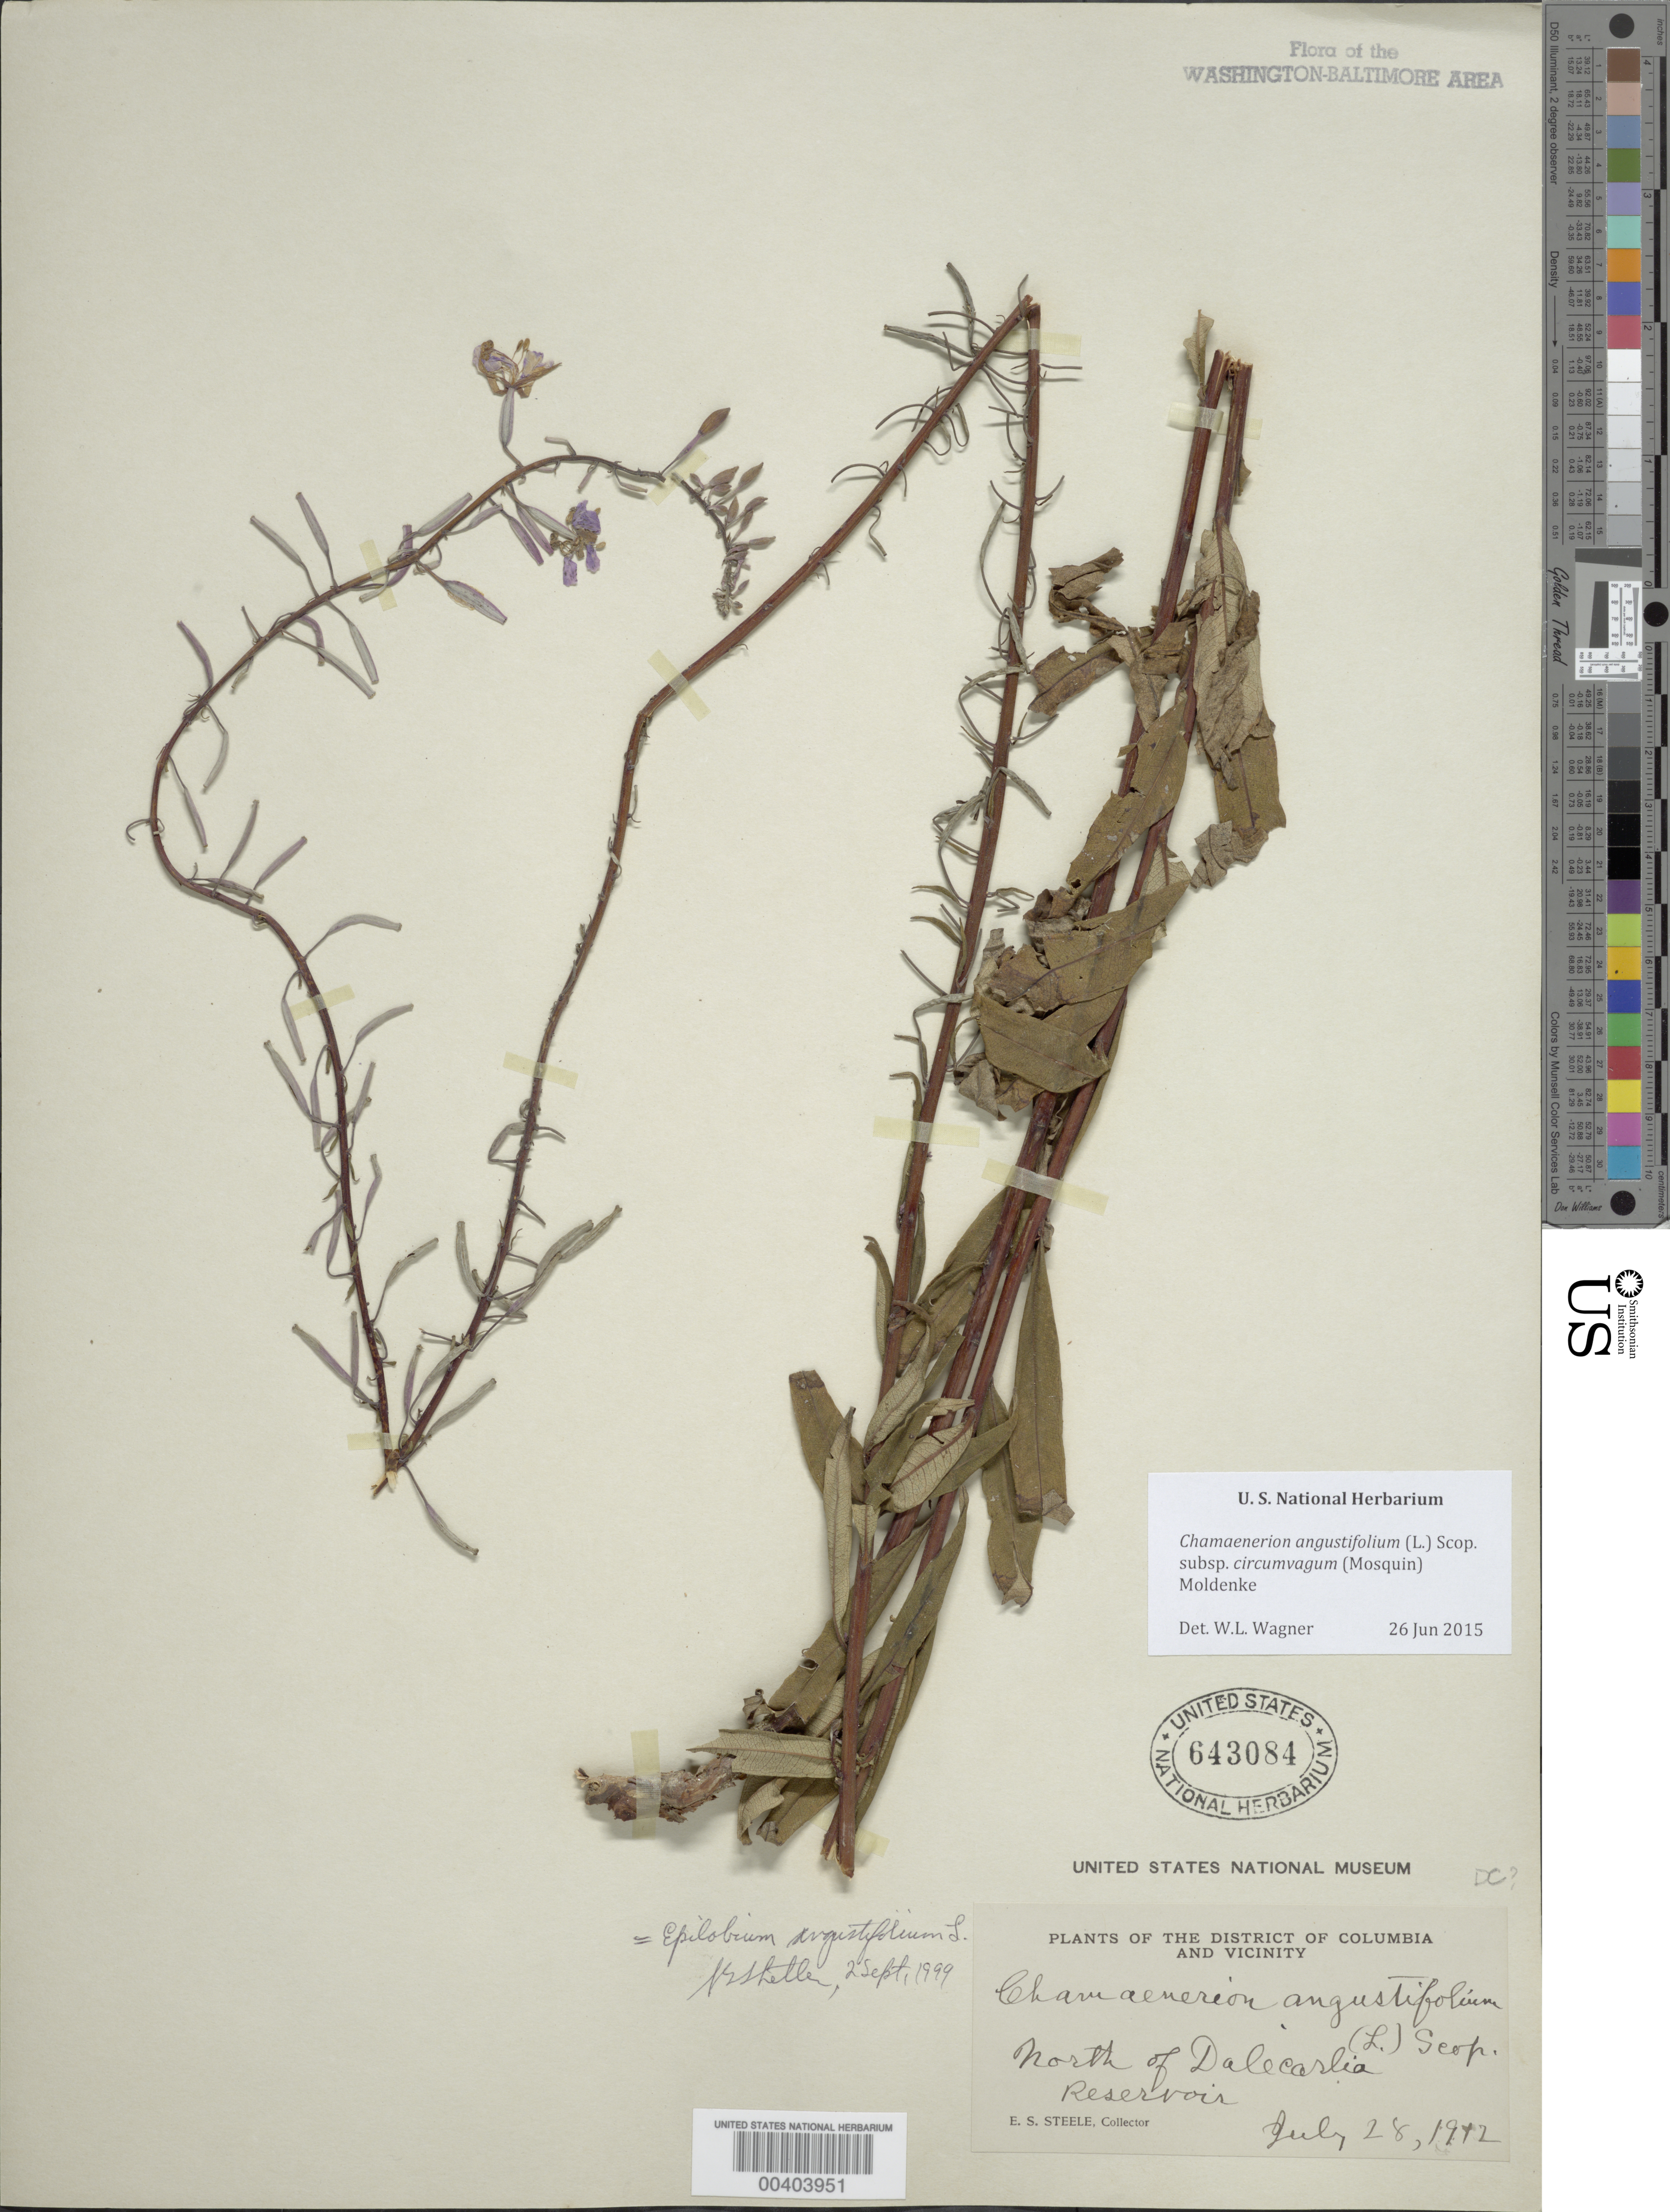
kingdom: Plantae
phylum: Tracheophyta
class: Magnoliopsida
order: Myrtales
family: Onagraceae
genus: Chamaenerion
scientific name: Chamaenerion angustifolium subsp. circumvagum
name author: (Mosquin) Moldenke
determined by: Wagner, W. L., (BOT), Smithsonian Institution - National Museum of Natural History (UNITED STATES)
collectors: E. Steele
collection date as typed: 28 Jul 1912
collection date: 1912-07-28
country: United States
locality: N of Dalecarlia Reservoir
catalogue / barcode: US 643084